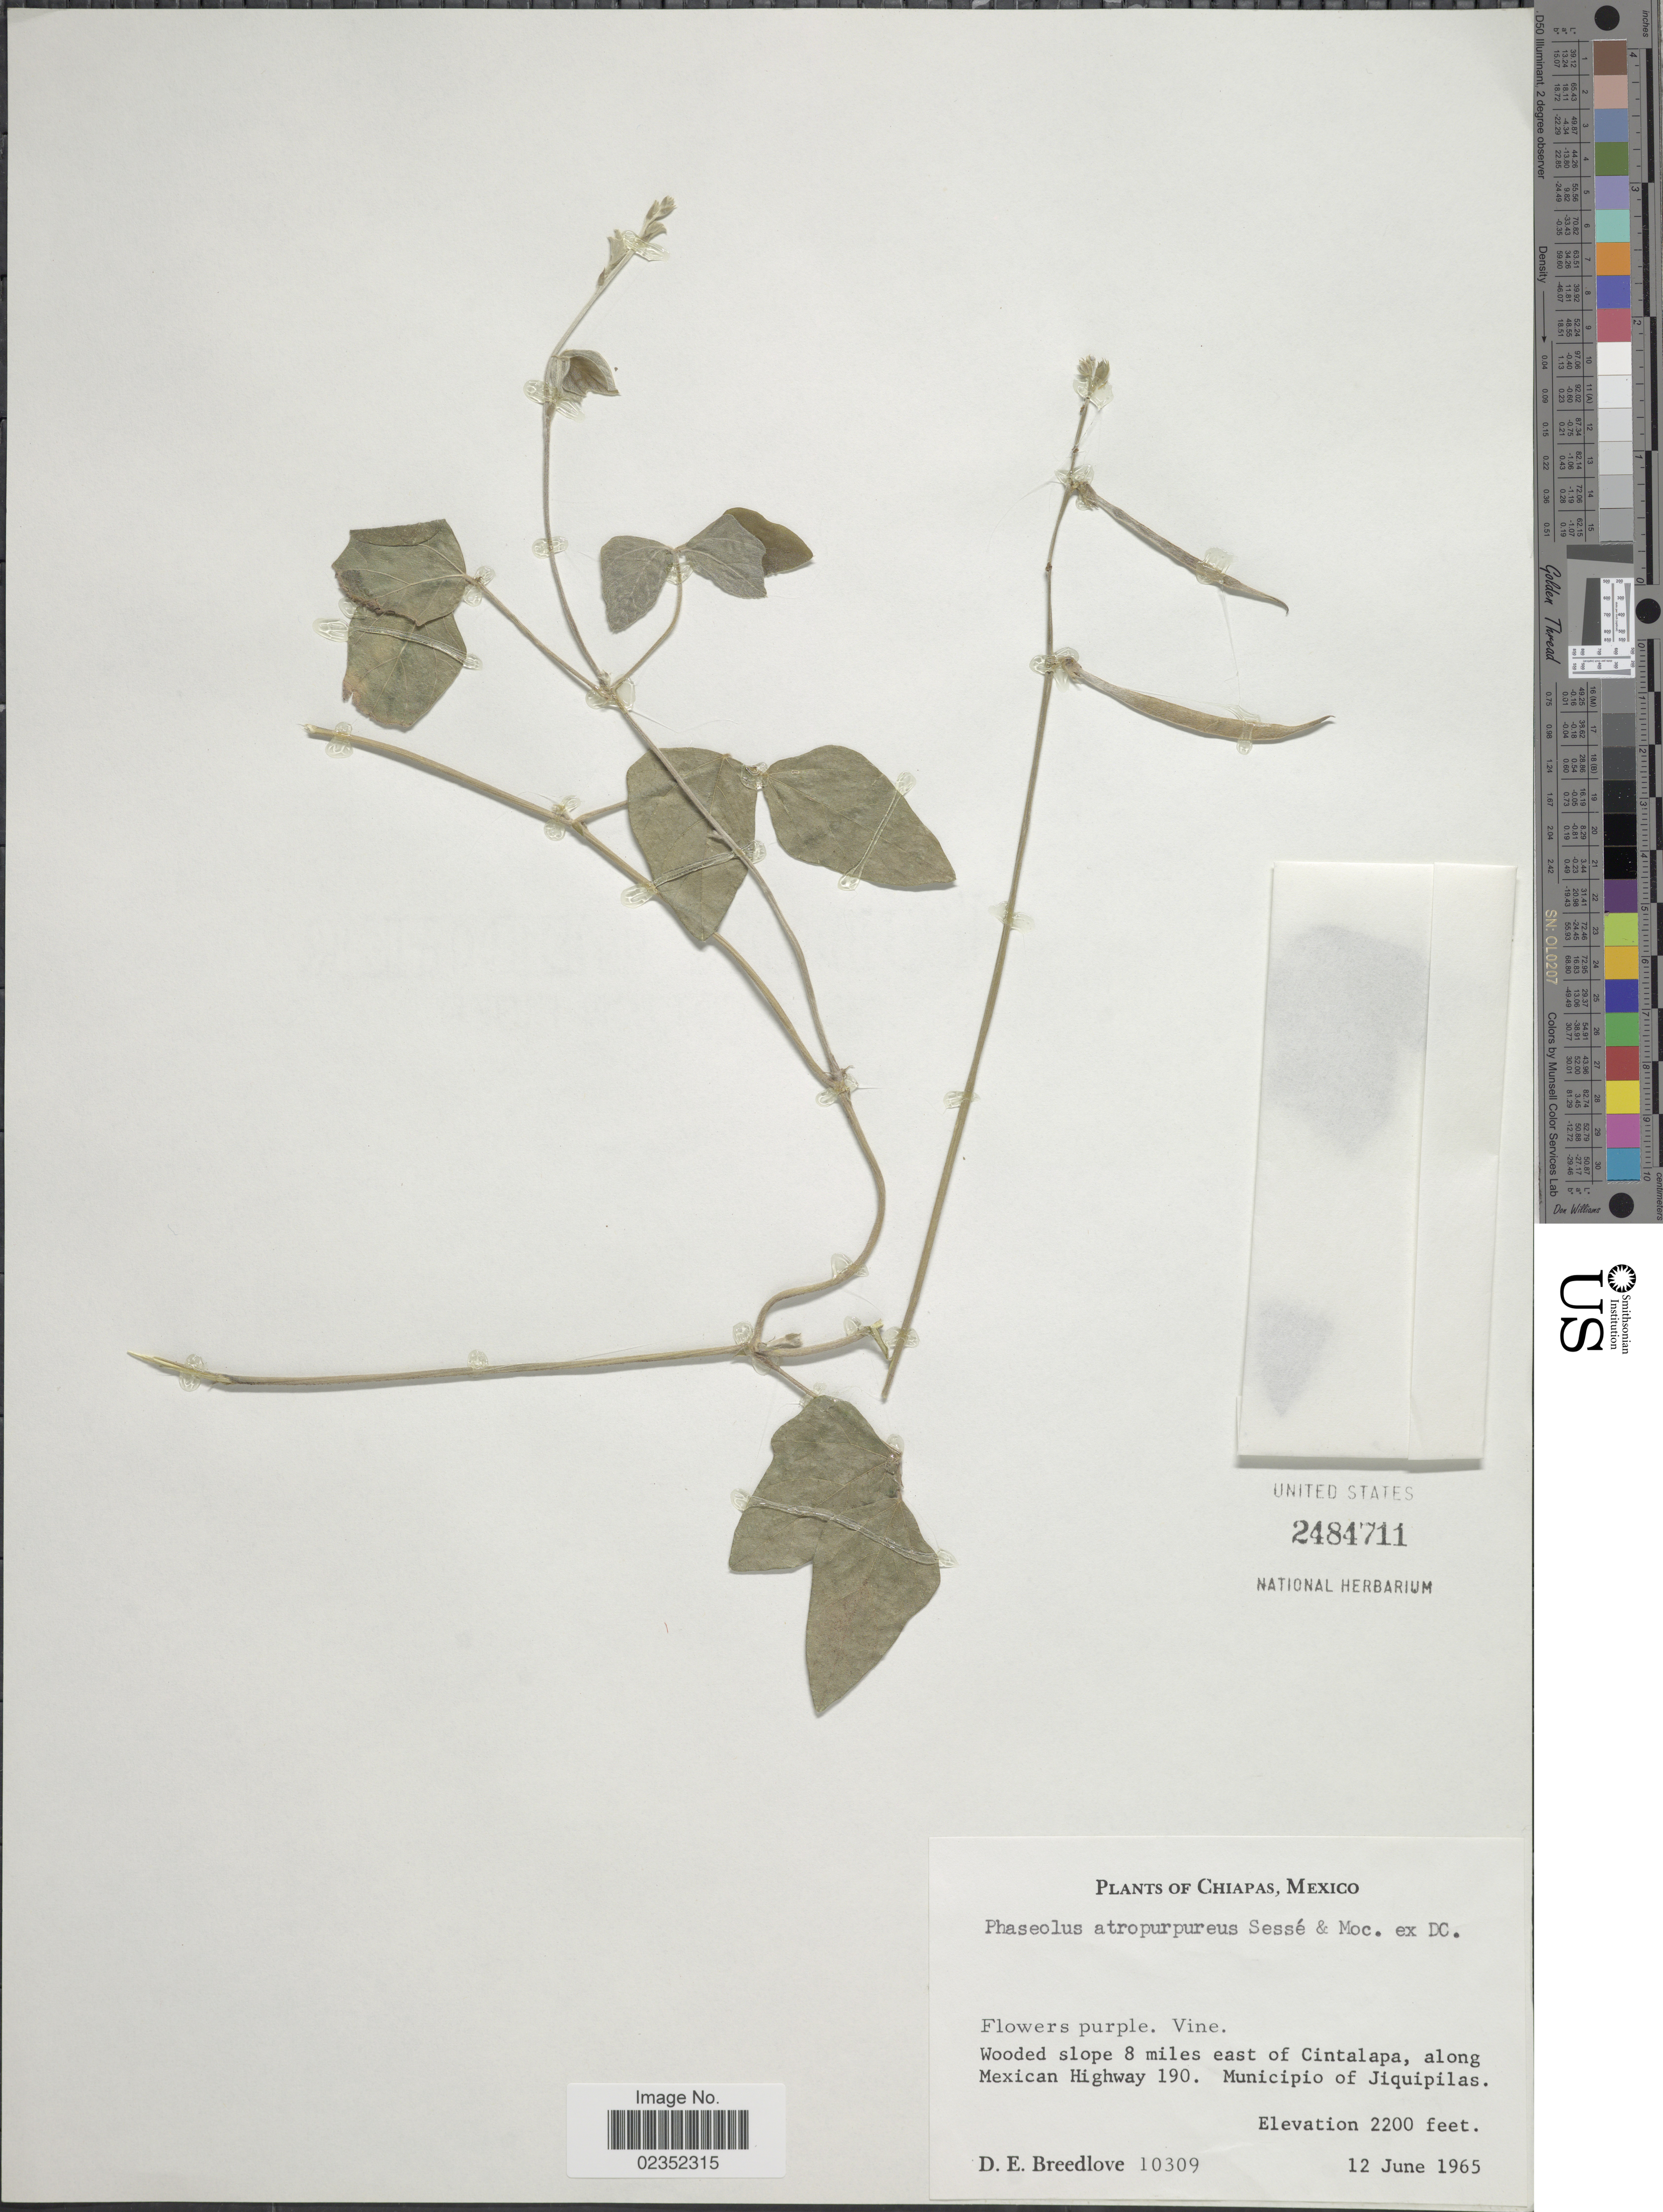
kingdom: Plantae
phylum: Tracheophyta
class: Magnoliopsida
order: Fabales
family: Fabaceae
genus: Macroptilium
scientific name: Macroptilium atropurpureum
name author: (DC.) Urb.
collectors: D. E. Breedlove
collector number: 10309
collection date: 1965-06-12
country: Mexico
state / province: Chiapas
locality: Wooded slope 8 miles east of Cintalapa, along Mexican Highway 190. Municipio of Jiquipilas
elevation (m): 671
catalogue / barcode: US 2484711